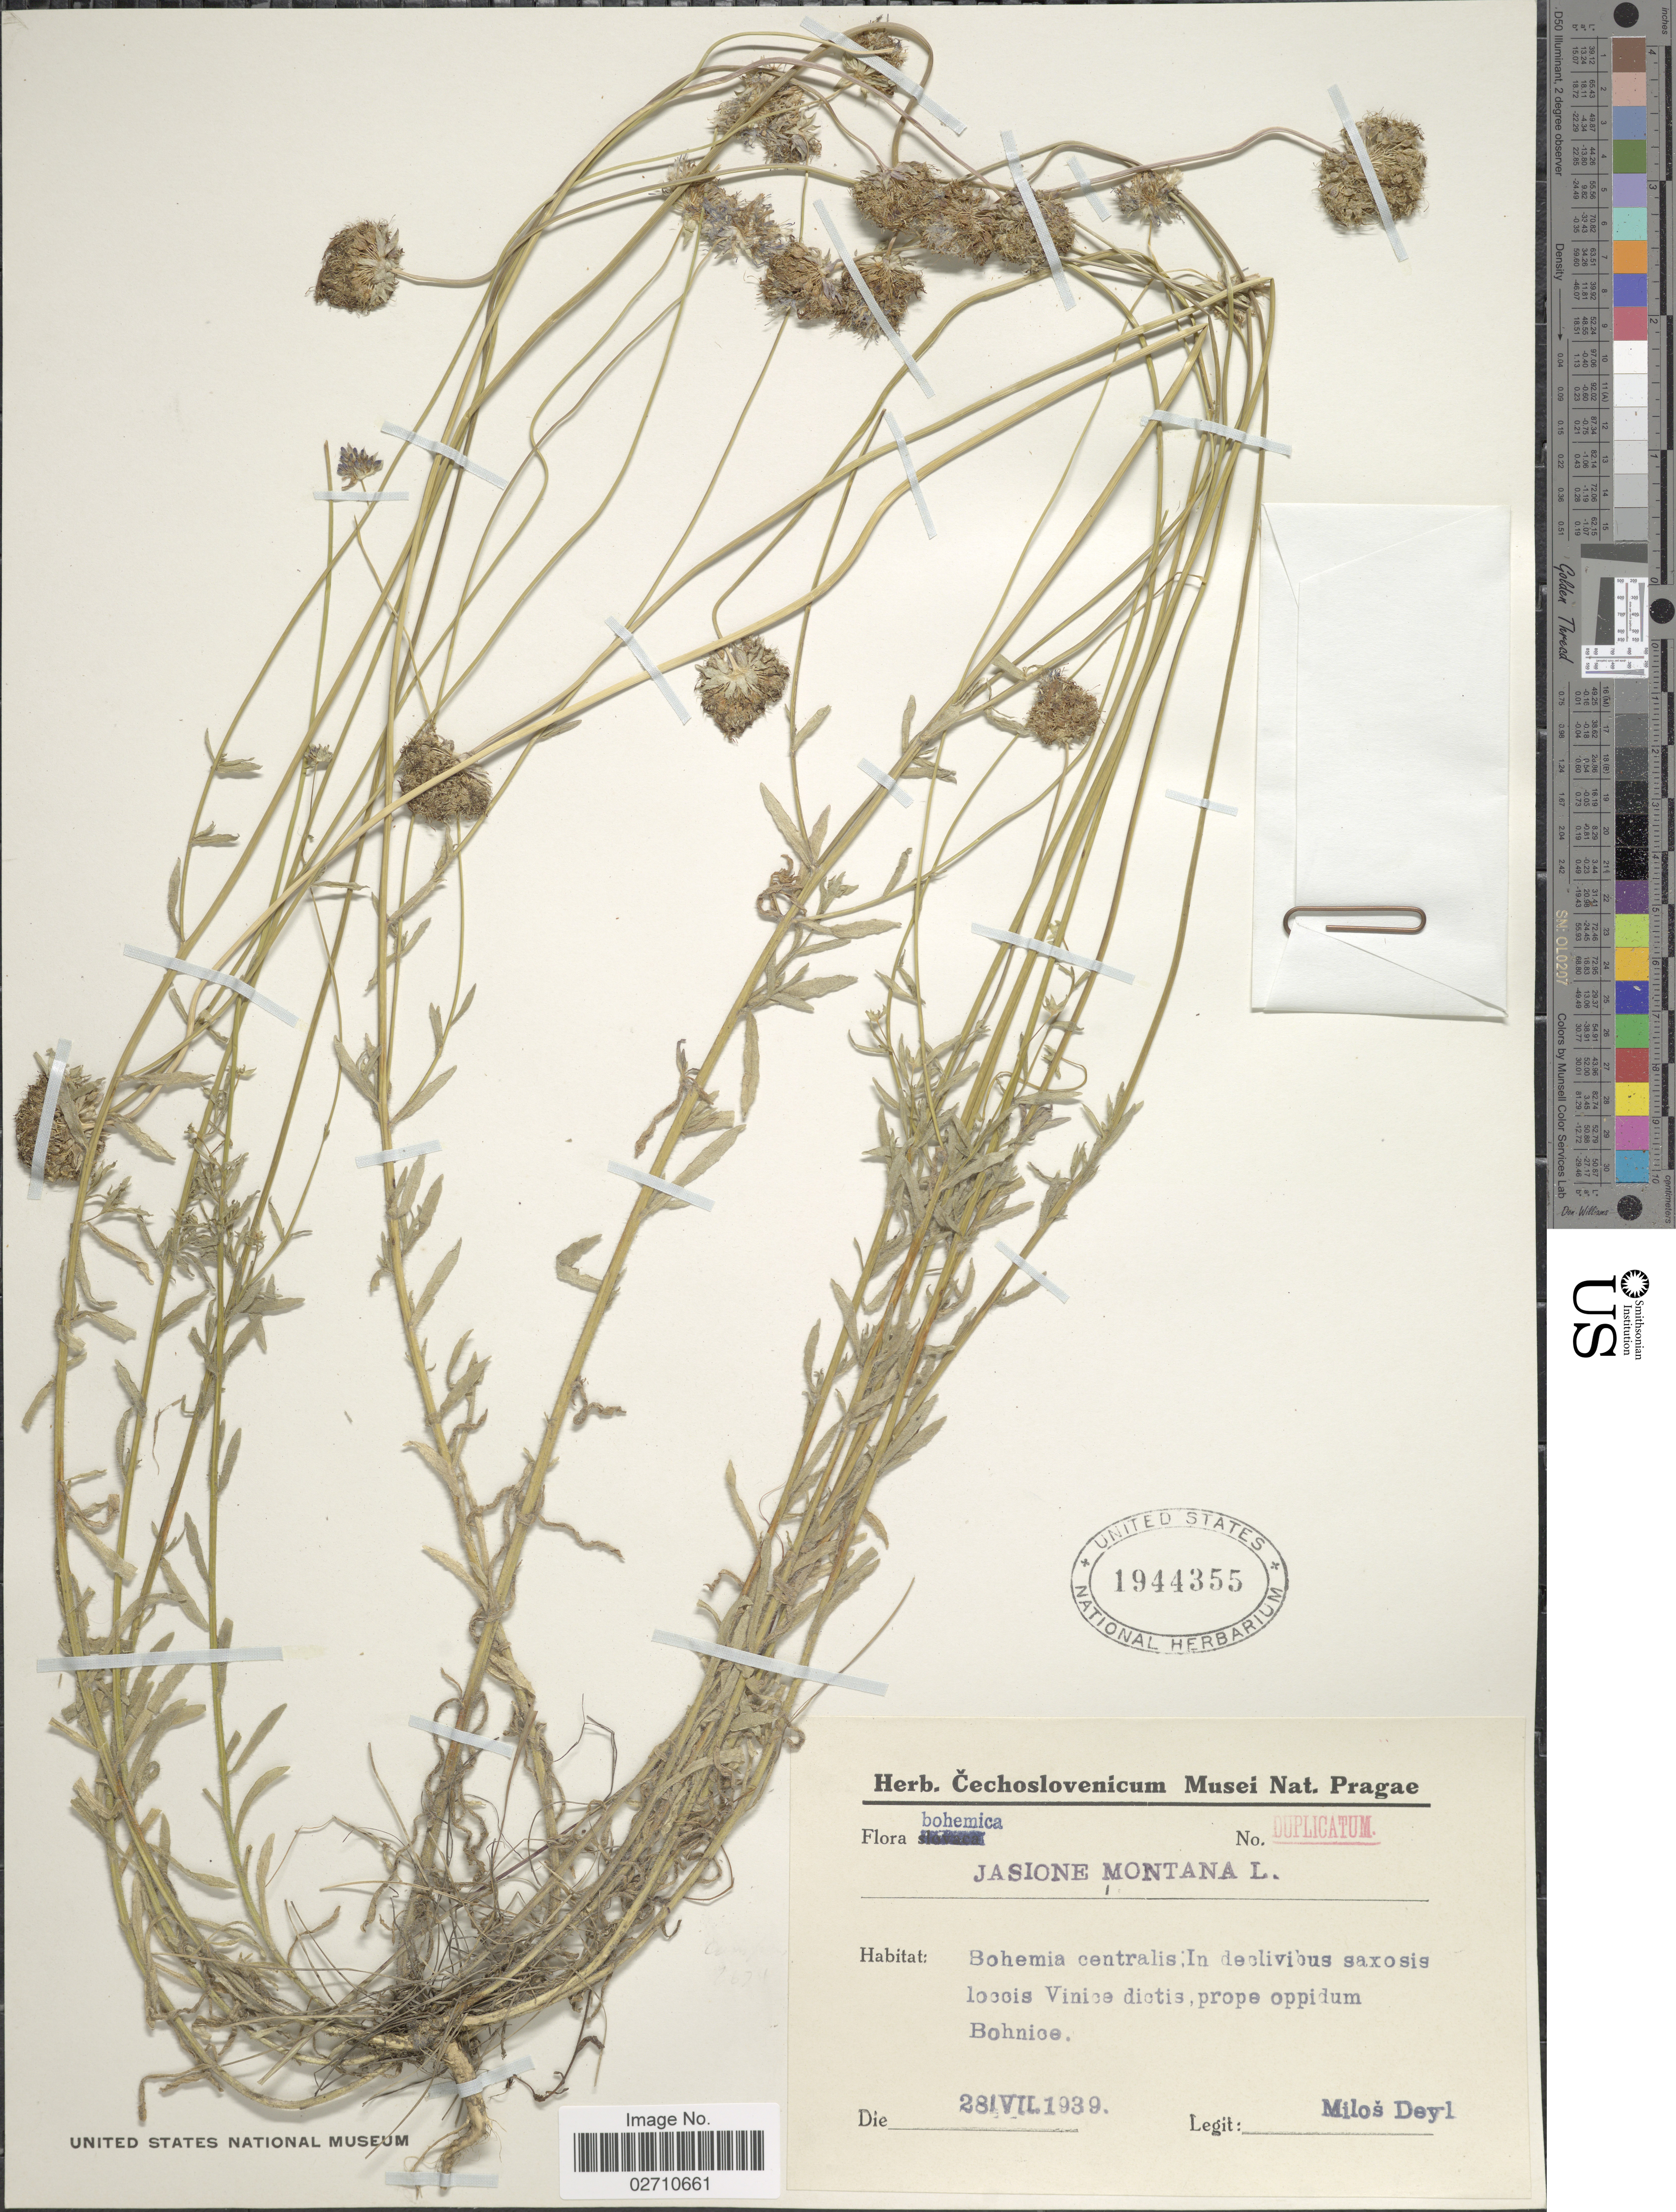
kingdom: Plantae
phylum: Tracheophyta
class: Magnoliopsida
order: Asterales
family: Campanulaceae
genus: Jasione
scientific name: Jasione montana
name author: L.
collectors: M. Deyl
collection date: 1939-07-28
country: Czechia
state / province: Central Bohemian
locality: In declivibus saxosis loccis Vinice dictis, prope oppidum Bohnice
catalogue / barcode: US 1944355